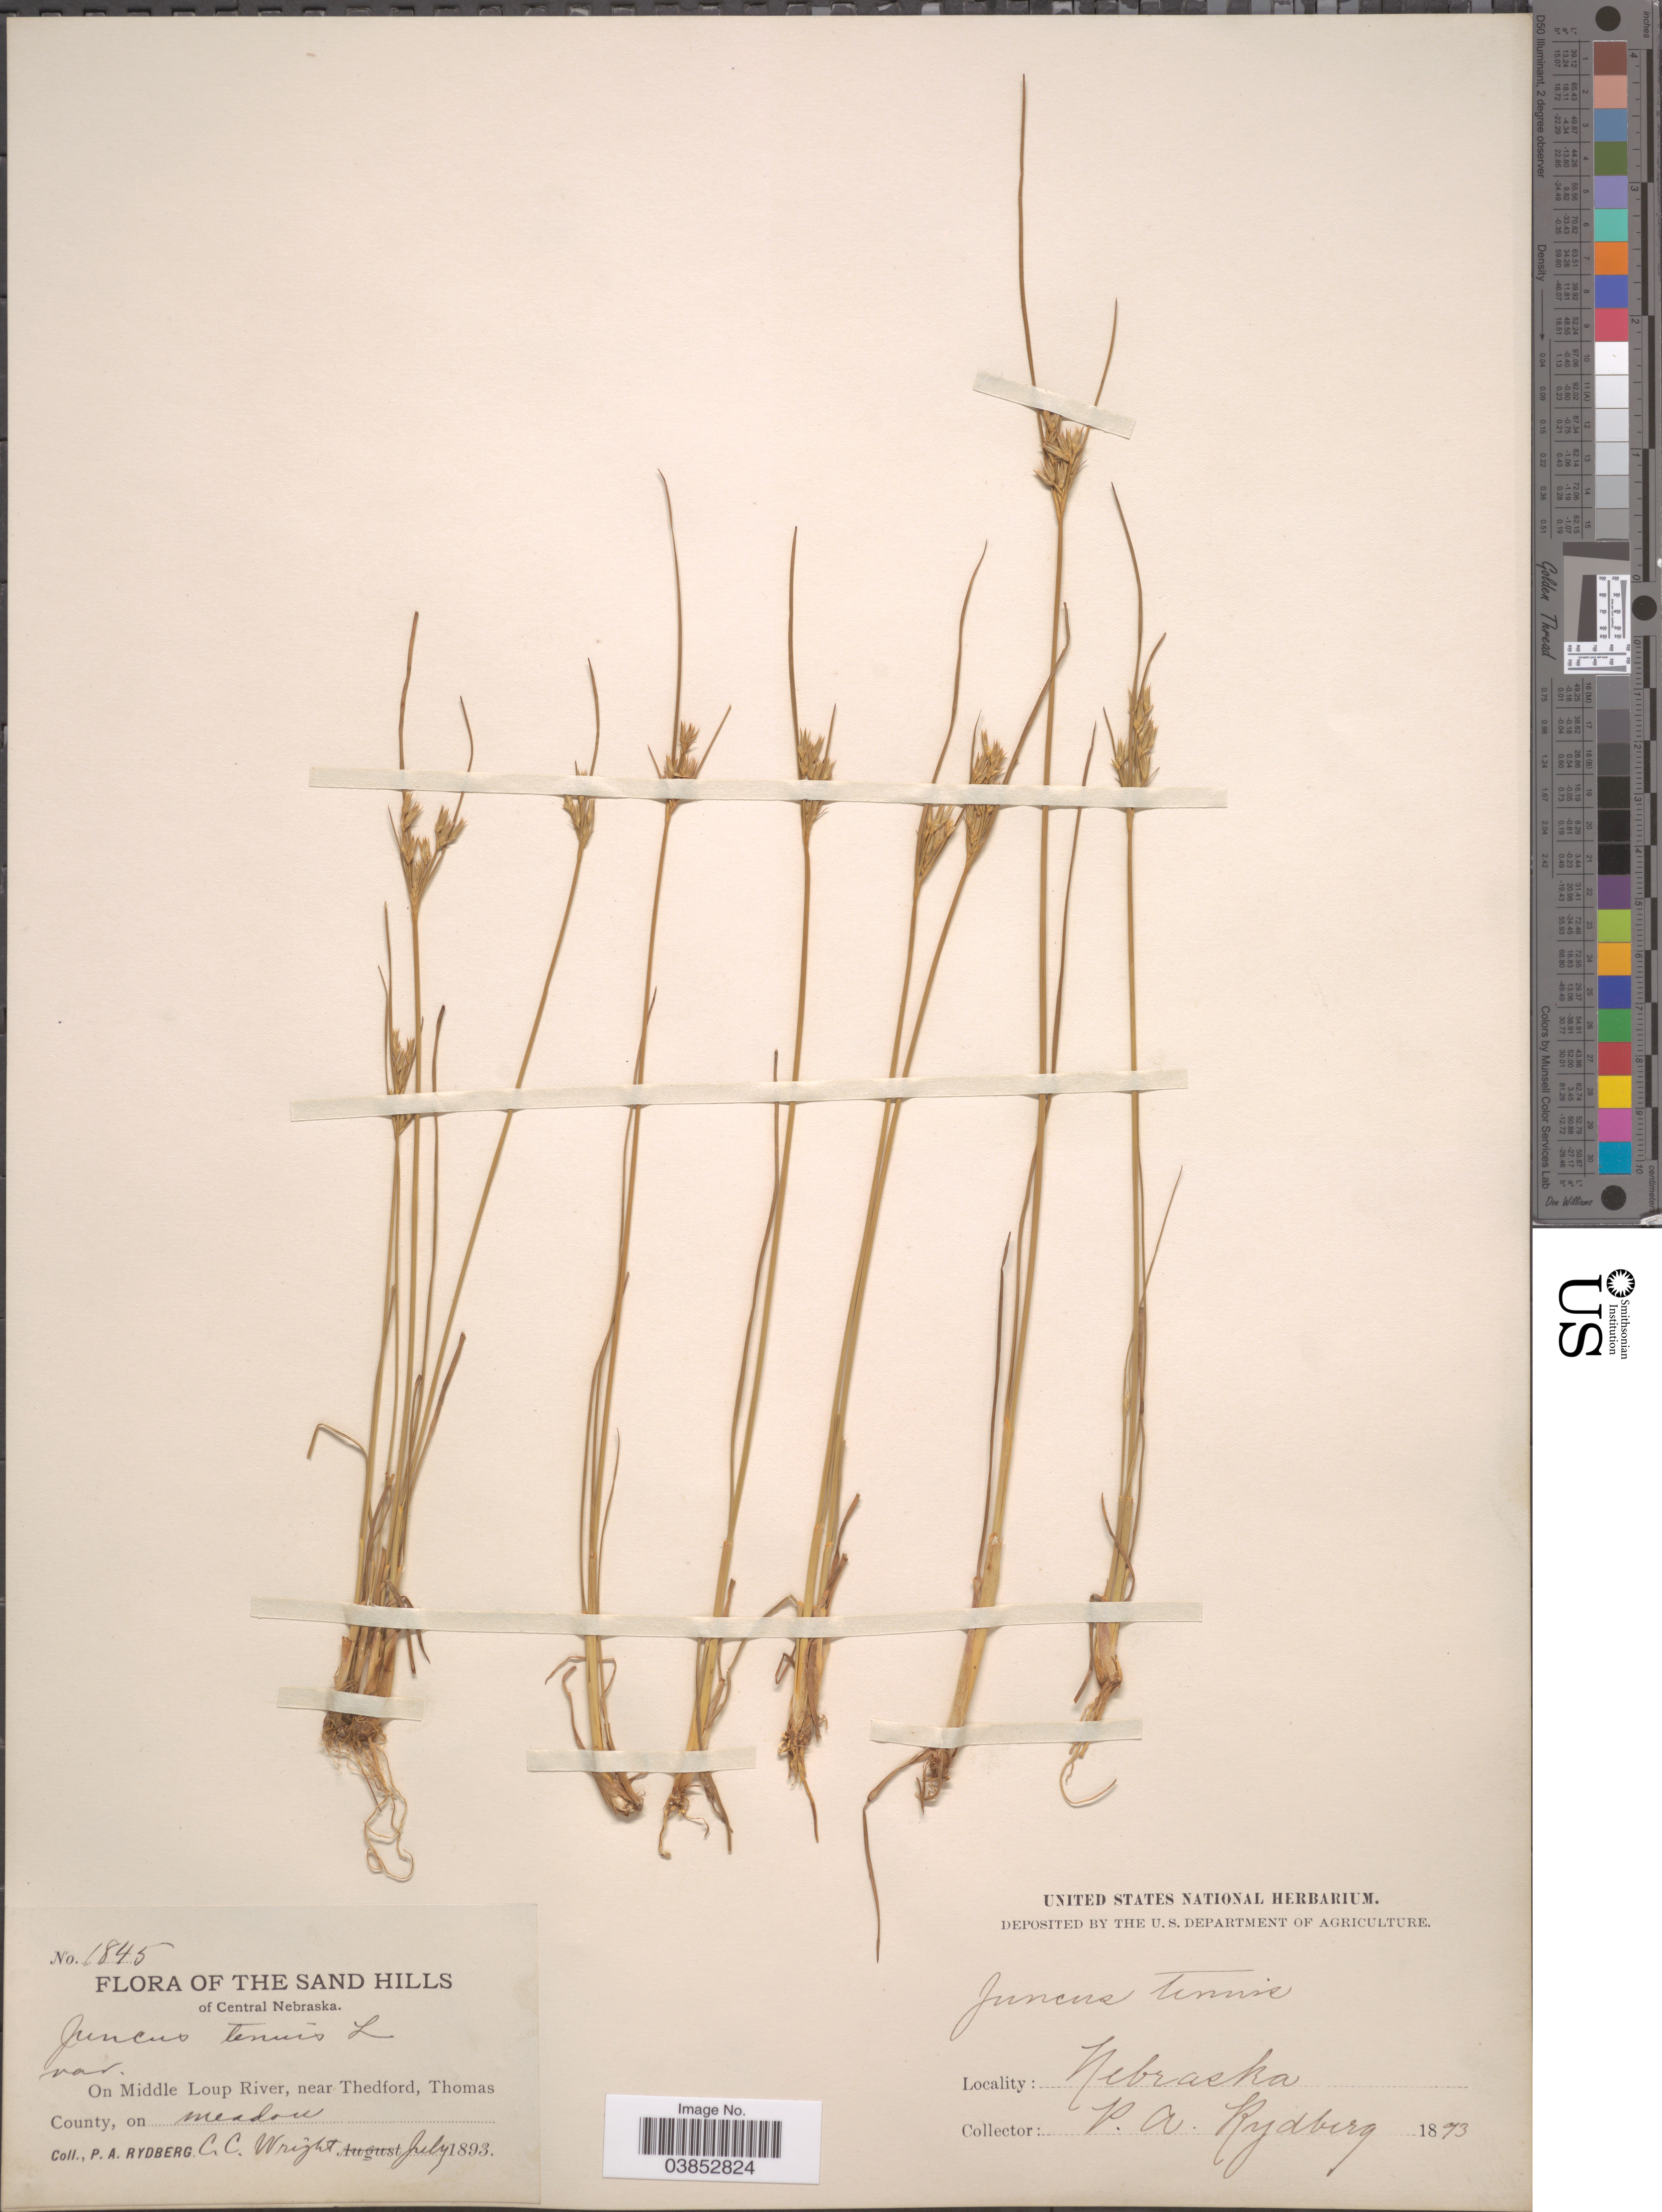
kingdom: Plantae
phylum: Tracheophyta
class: Liliopsida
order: Poales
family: Juncaceae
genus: Juncus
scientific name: Juncus dudleyi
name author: Wiegand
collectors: P. A. Rydberg & C. Wright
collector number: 1845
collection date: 1893-07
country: United States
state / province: Nebraska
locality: Sand Hills of Central Nebraska. On Middle Loup River, near Thedford, Thomas County, on meadow.